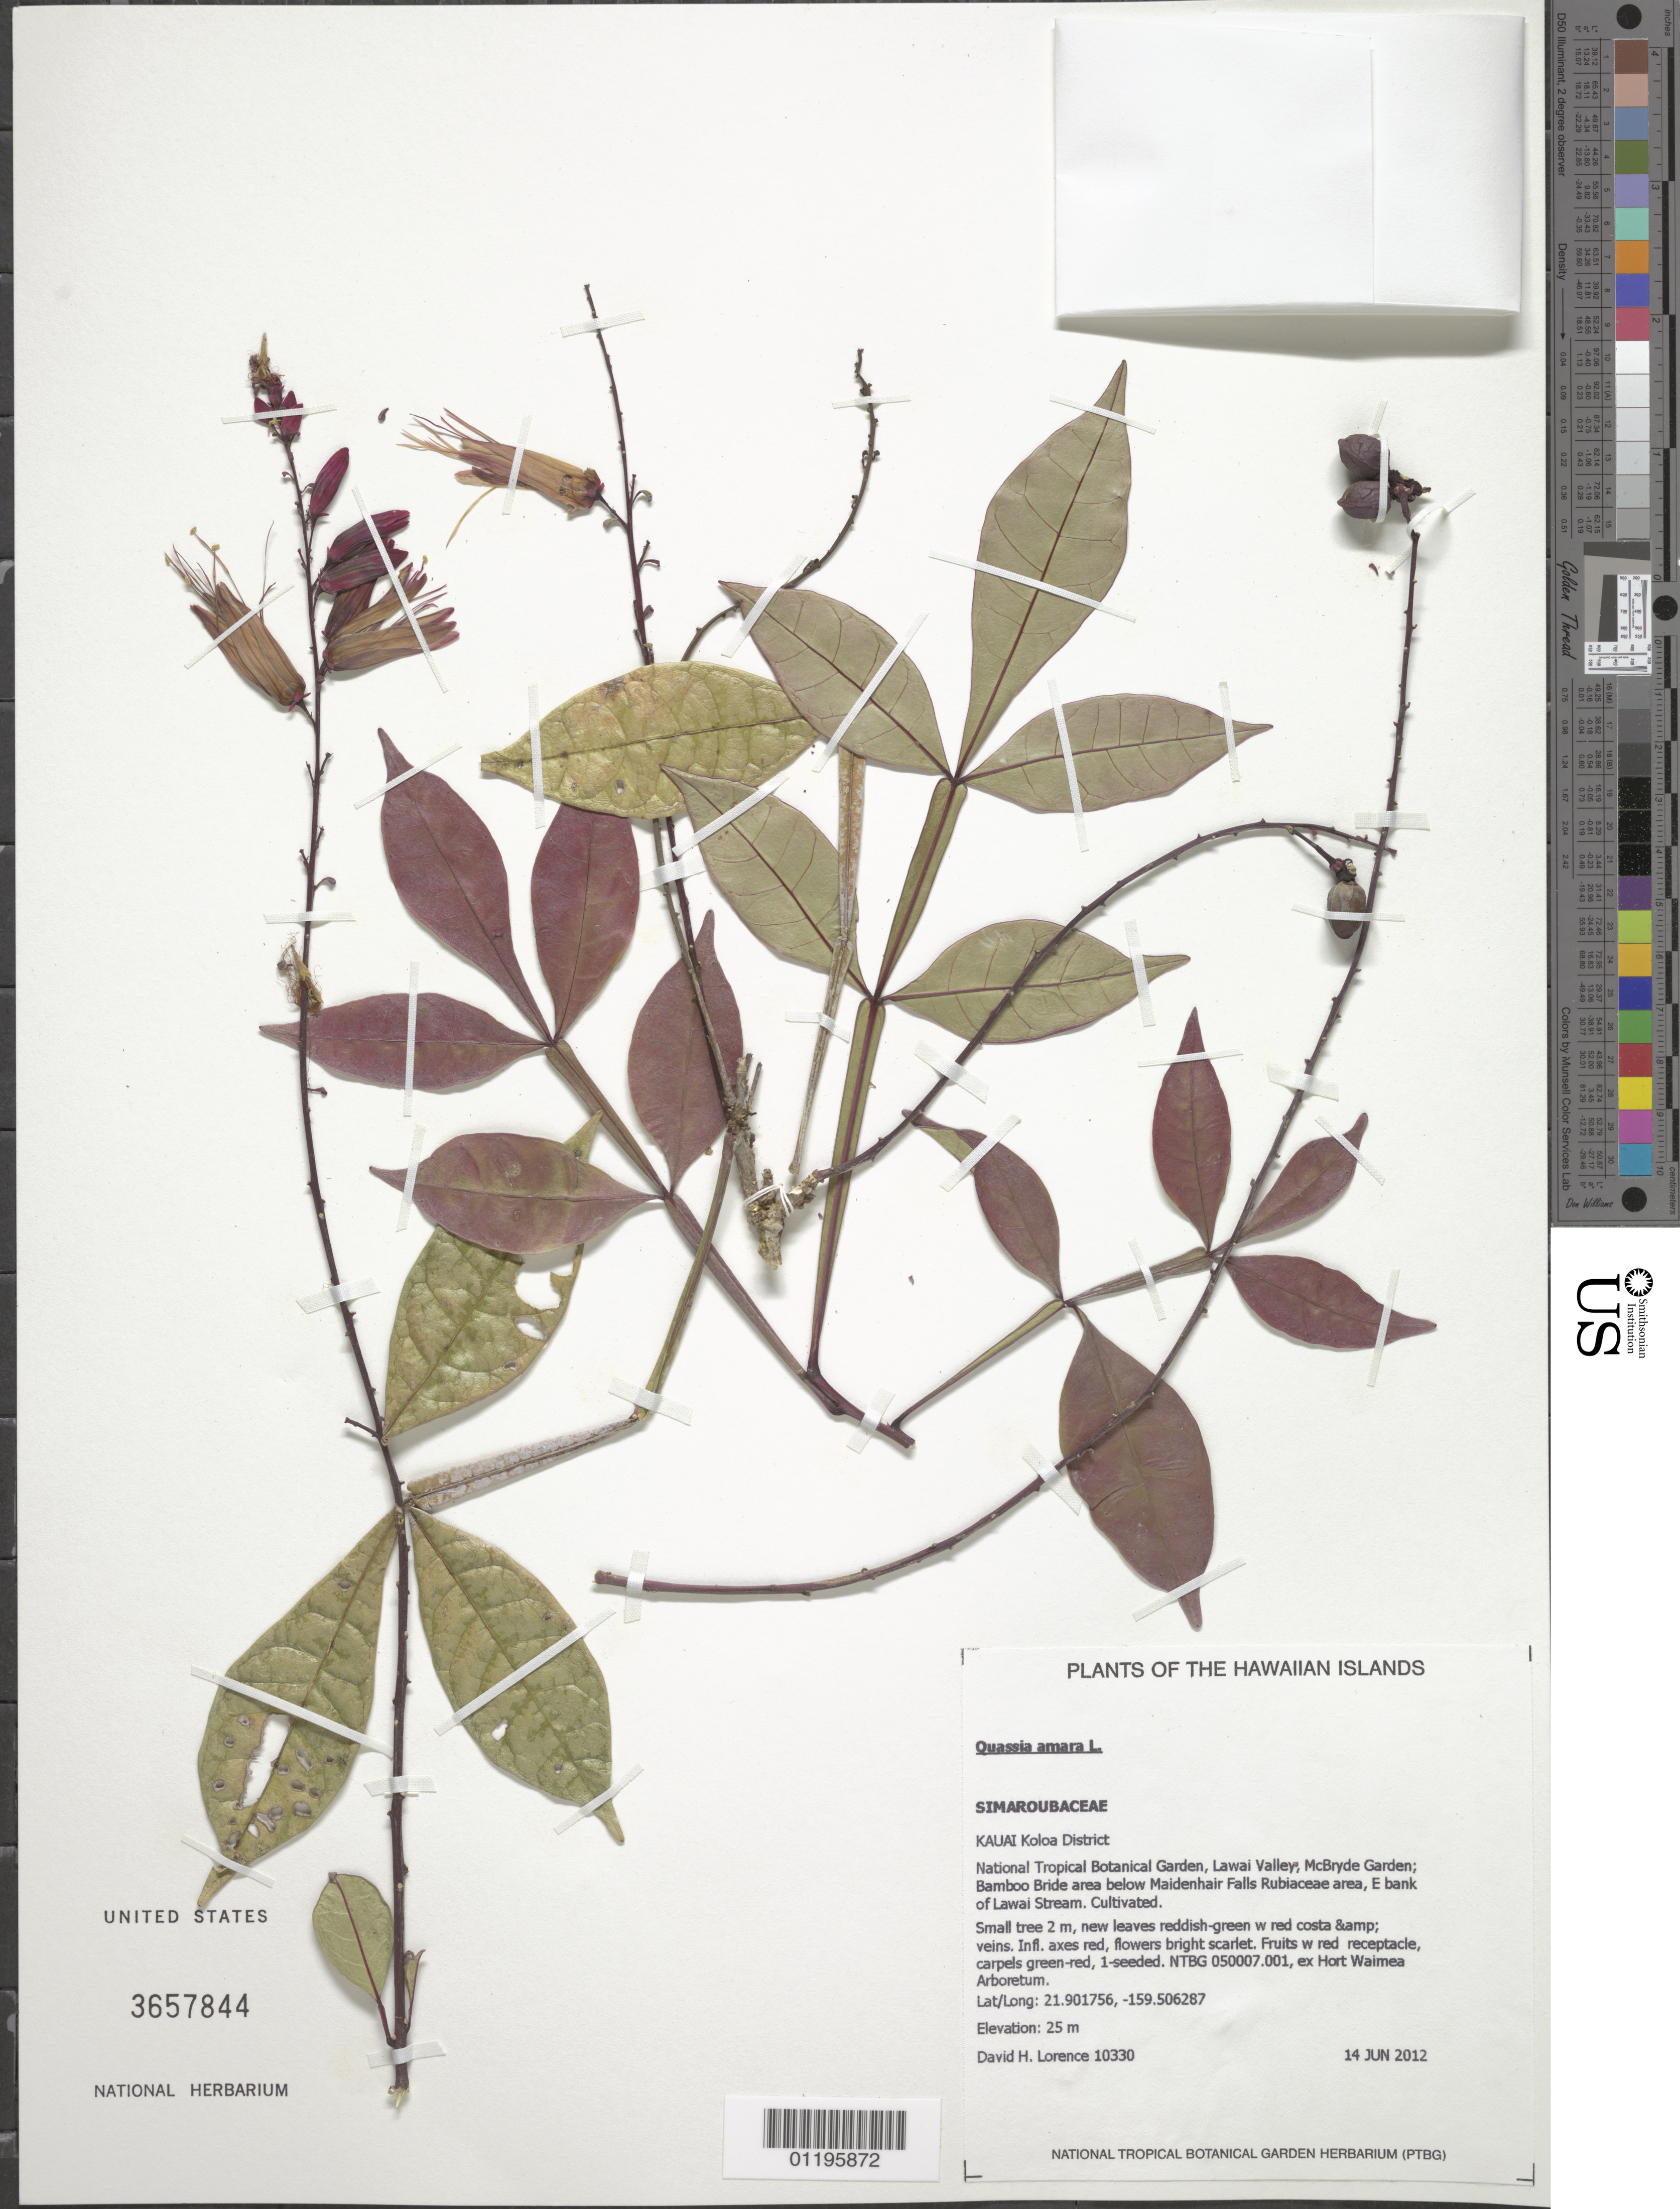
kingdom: Plantae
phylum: Tracheophyta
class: Magnoliopsida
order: Sapindales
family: Simaroubaceae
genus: Quassia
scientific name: Quassia amara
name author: L.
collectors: D. Lorence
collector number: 10330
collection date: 2012-06-14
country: United States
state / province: Hawaii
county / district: Kauai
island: Kaua'i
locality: Koloa District, Lawai Valley, National Tropical Botanical Garden, McBryde Garden, Bamboo Bride area below Maidenhari Falls, Rubiaceae area, E bank of Lawai Stream.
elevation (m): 25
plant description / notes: NTBG 050007.001, ex Hort Waimea Arboretum.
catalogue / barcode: US 3657844